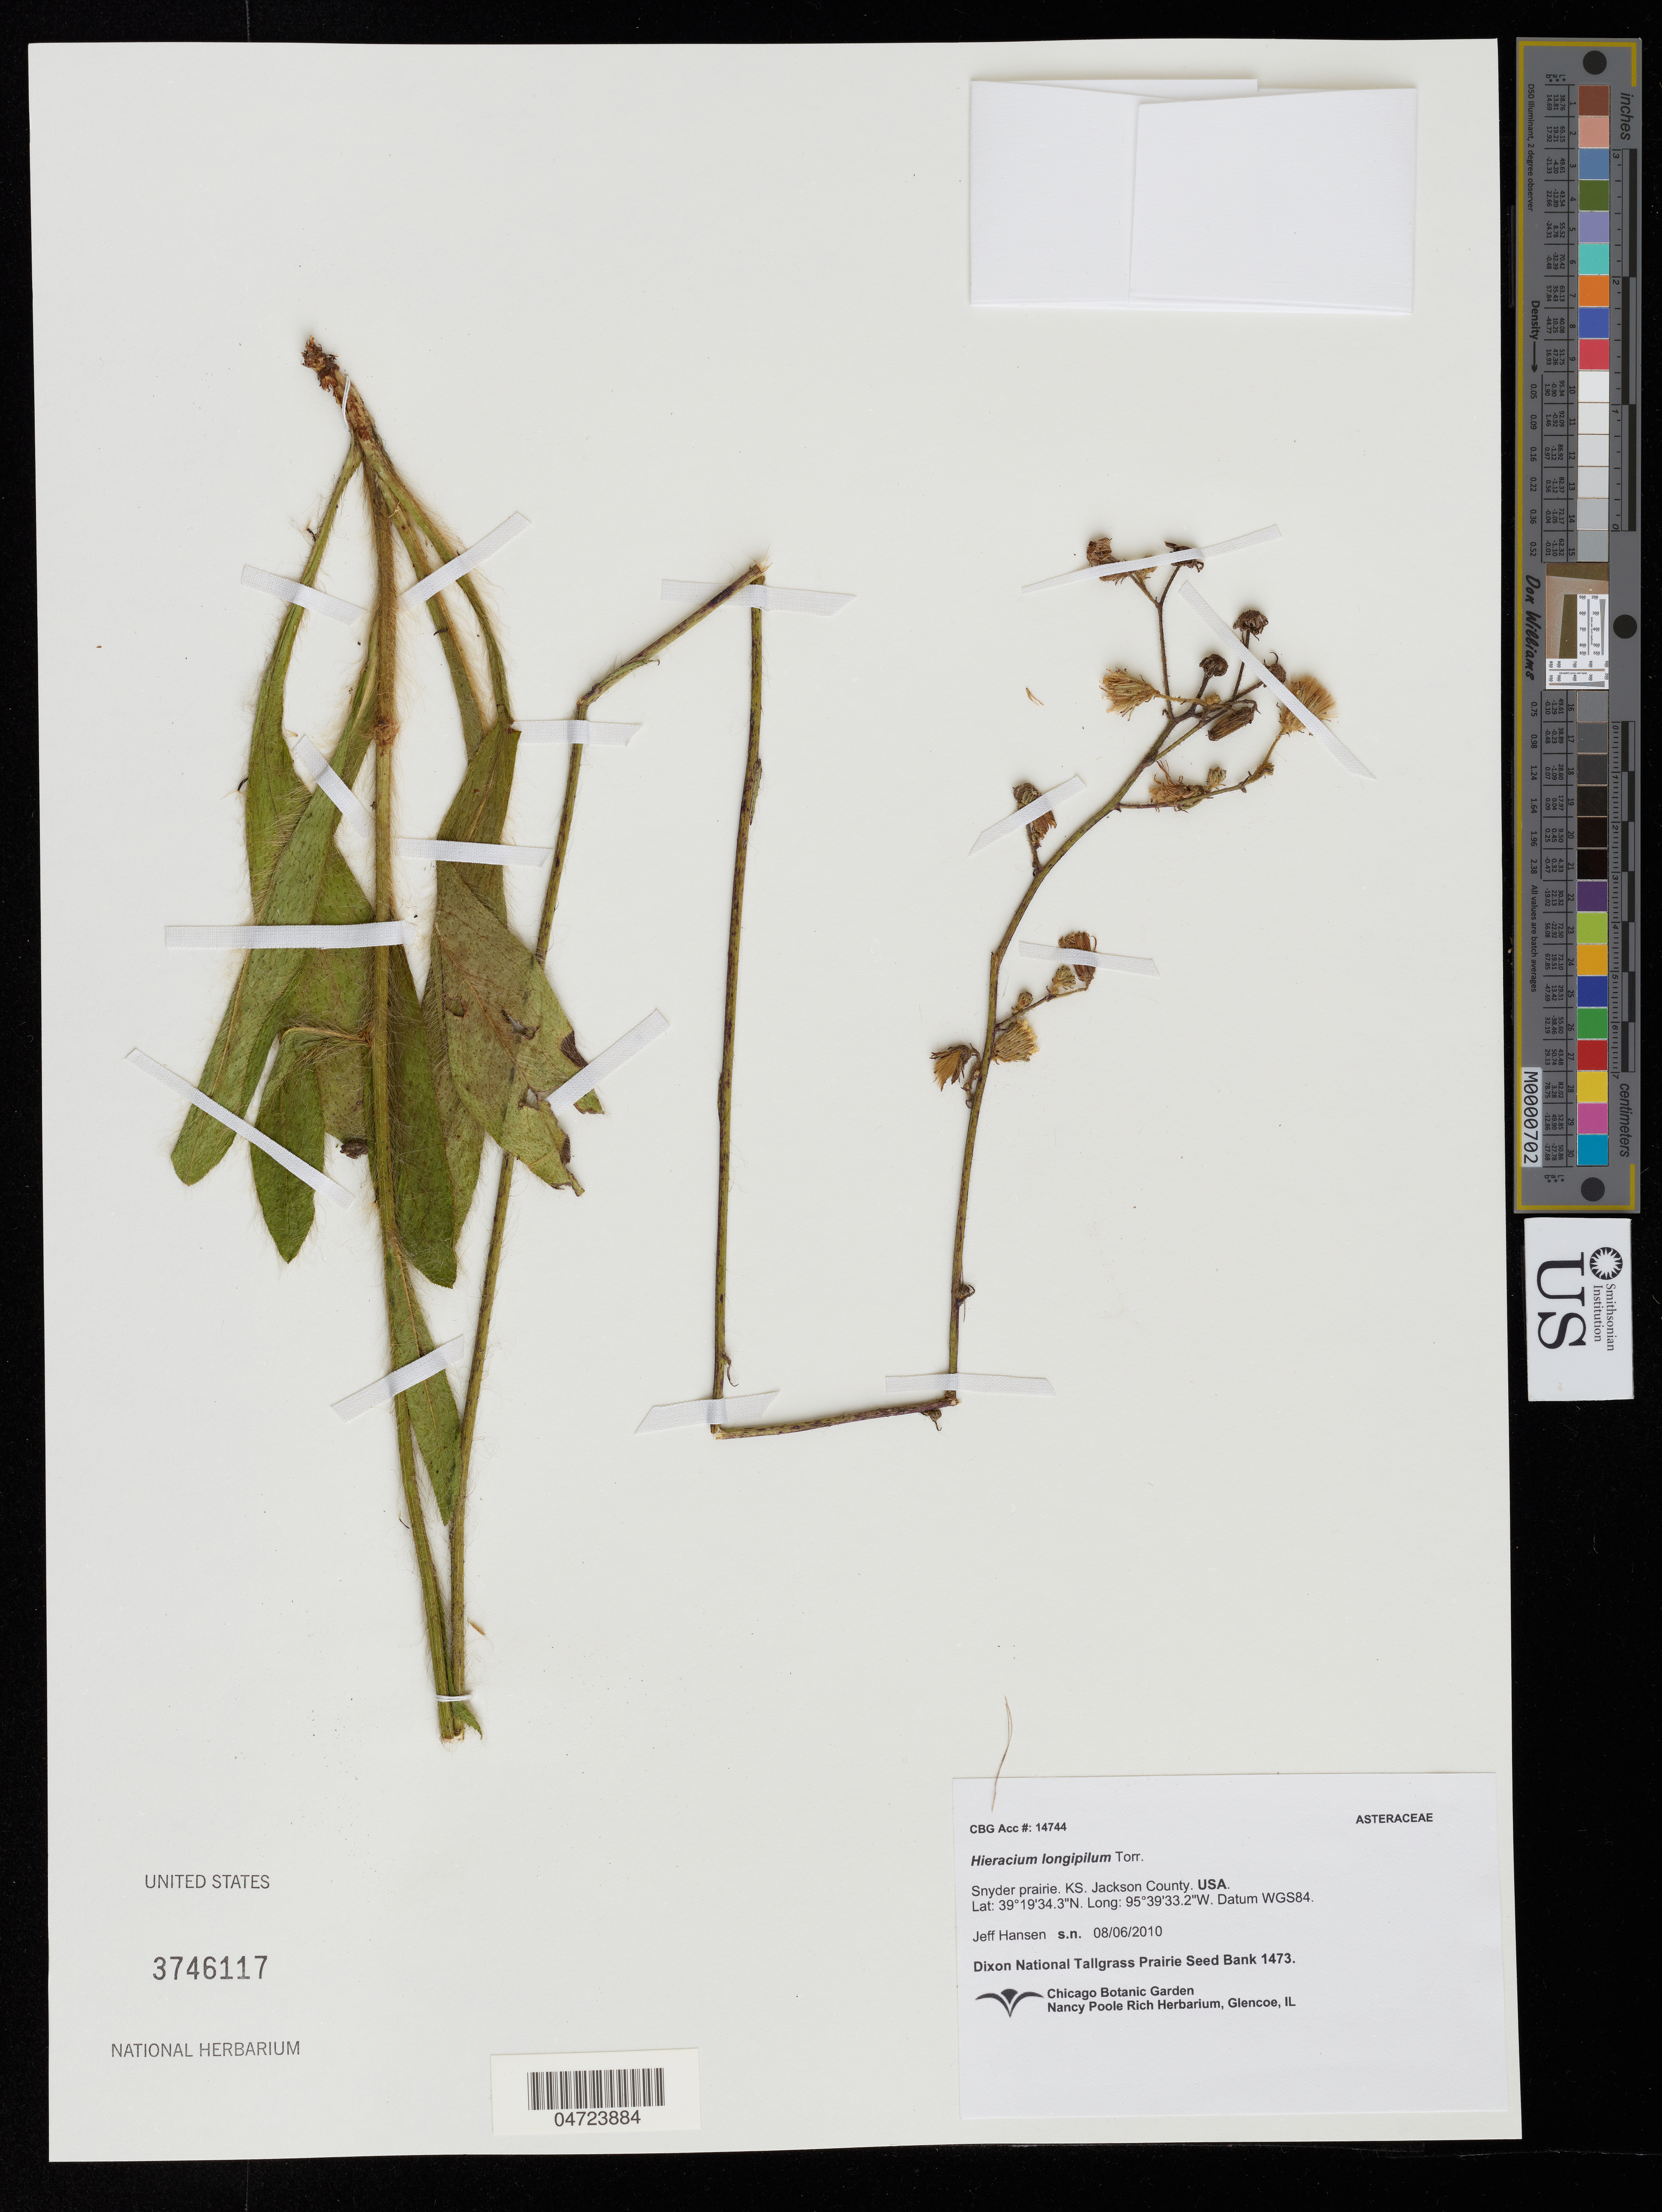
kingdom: Plantae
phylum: Tracheophyta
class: Magnoliopsida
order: Asterales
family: Asteraceae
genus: Hieracium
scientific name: Hieracium longipilum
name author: Torr. ex Hook.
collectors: J. Hansen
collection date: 2010-08-06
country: United States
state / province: Kansas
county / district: Jackson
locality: Snyder prairie. Jackson County.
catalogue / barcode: US 3746117